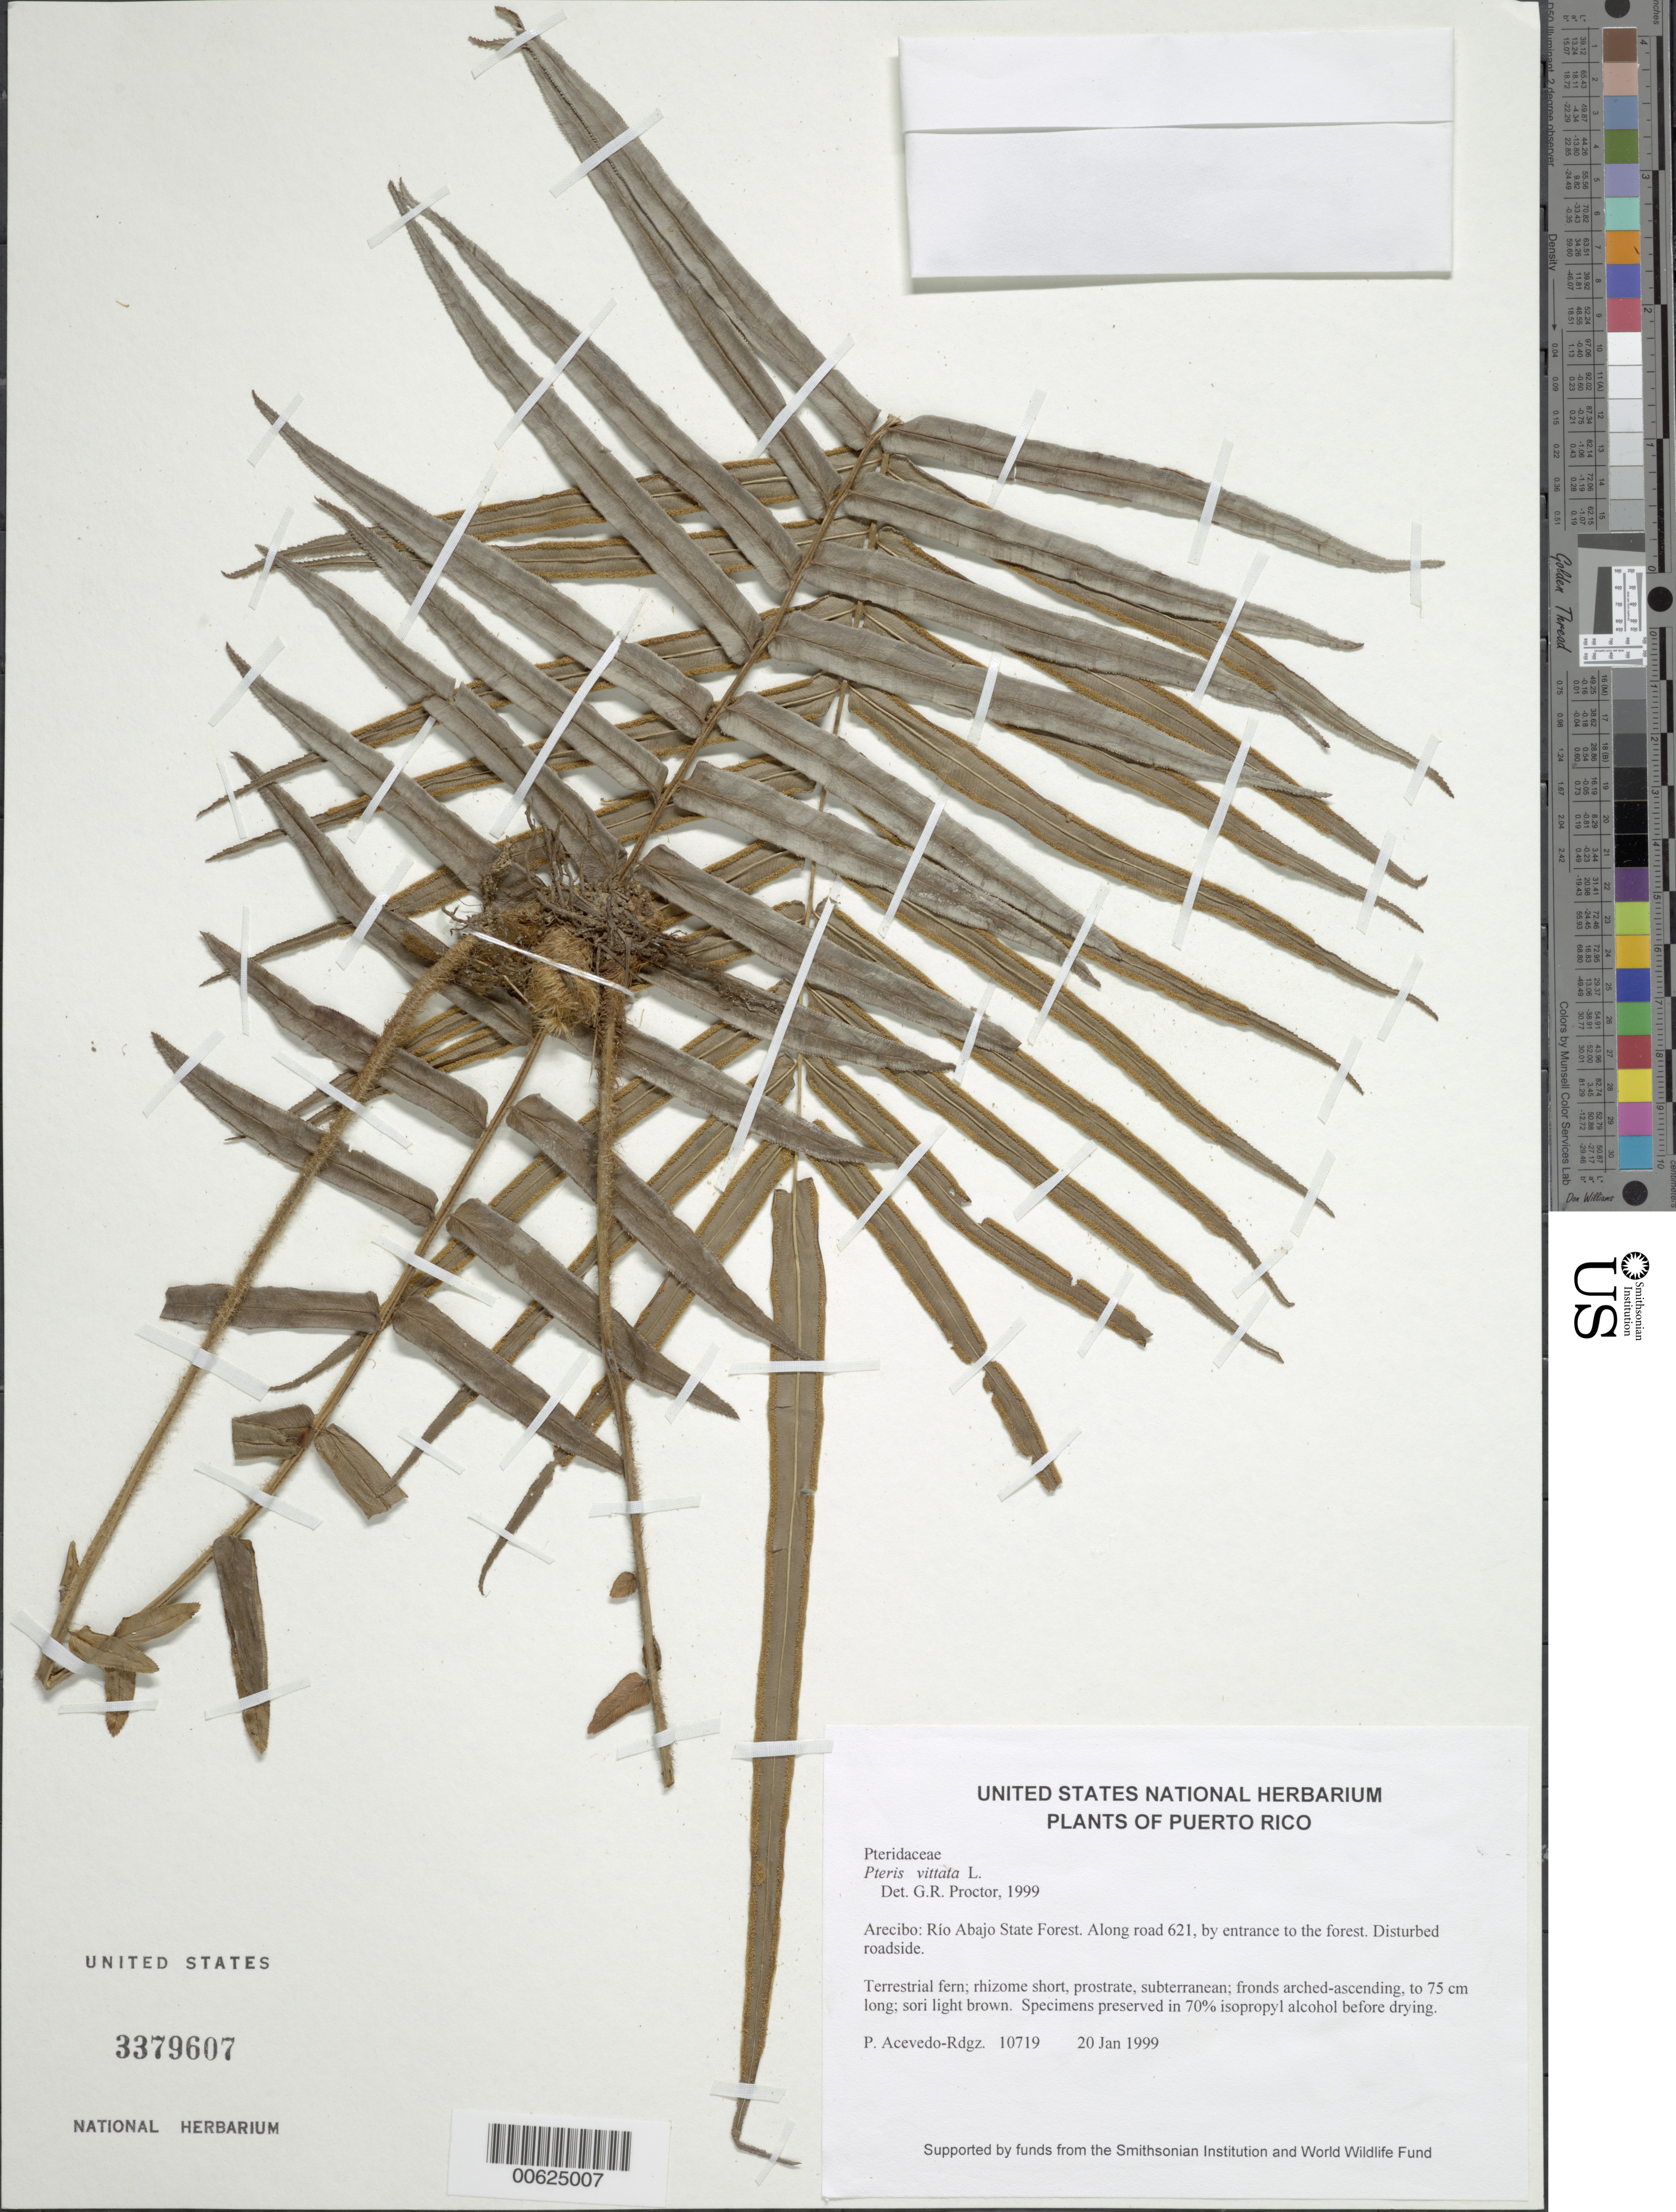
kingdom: Plantae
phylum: Tracheophyta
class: Polypodiopsida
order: Polypodiales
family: Pteridaceae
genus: Pteris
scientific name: Pteris vittata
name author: L.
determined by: Proctor, G. R.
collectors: P. Acevedo-Rodr.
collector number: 10719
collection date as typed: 20 Jan 1999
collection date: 1999-01-20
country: Puerto Rico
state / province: Arecibo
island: Puerto Rico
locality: Arecibo; Río Abajo State Forest. Along road 621, by entrance to the forest.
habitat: Disturbed roadside.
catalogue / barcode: US 3379607